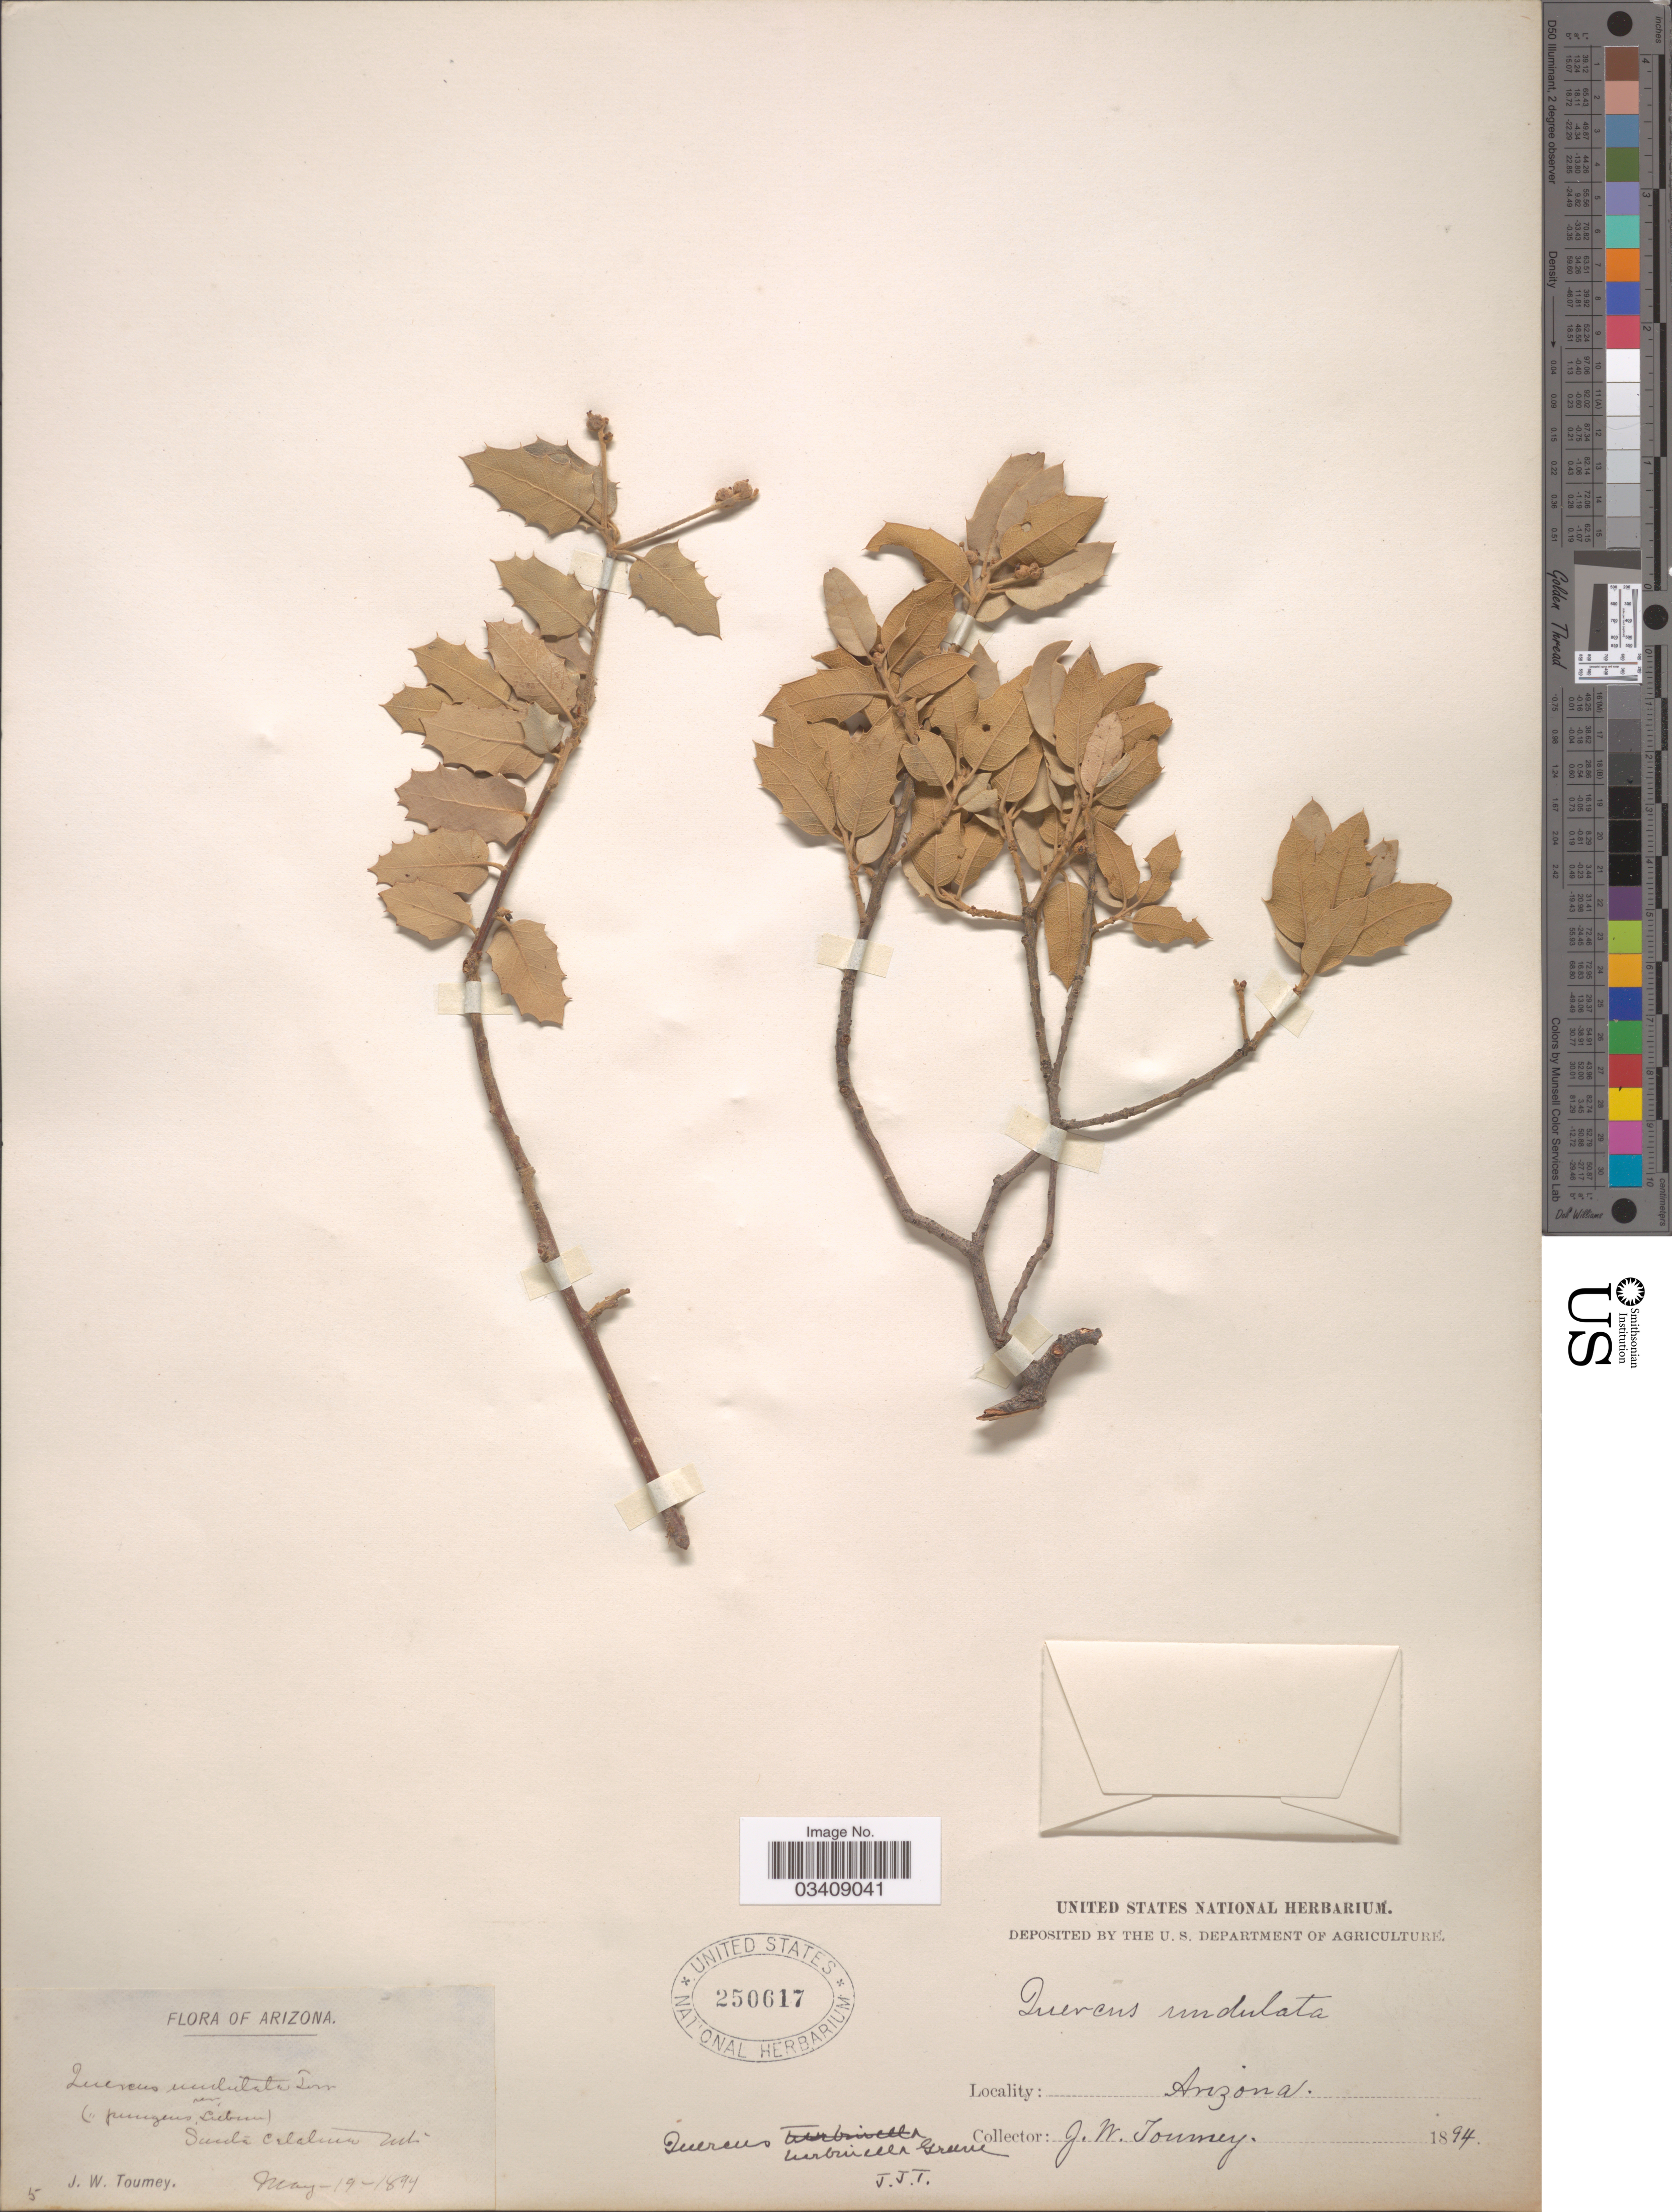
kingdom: Plantae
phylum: Tracheophyta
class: Magnoliopsida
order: Fagales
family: Fagaceae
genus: Quercus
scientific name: Quercus turbinella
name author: Greene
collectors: J. W. Toumey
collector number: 5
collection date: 1894-05-19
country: United States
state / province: Arizona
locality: Santa Catalina Mts.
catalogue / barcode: US 250617